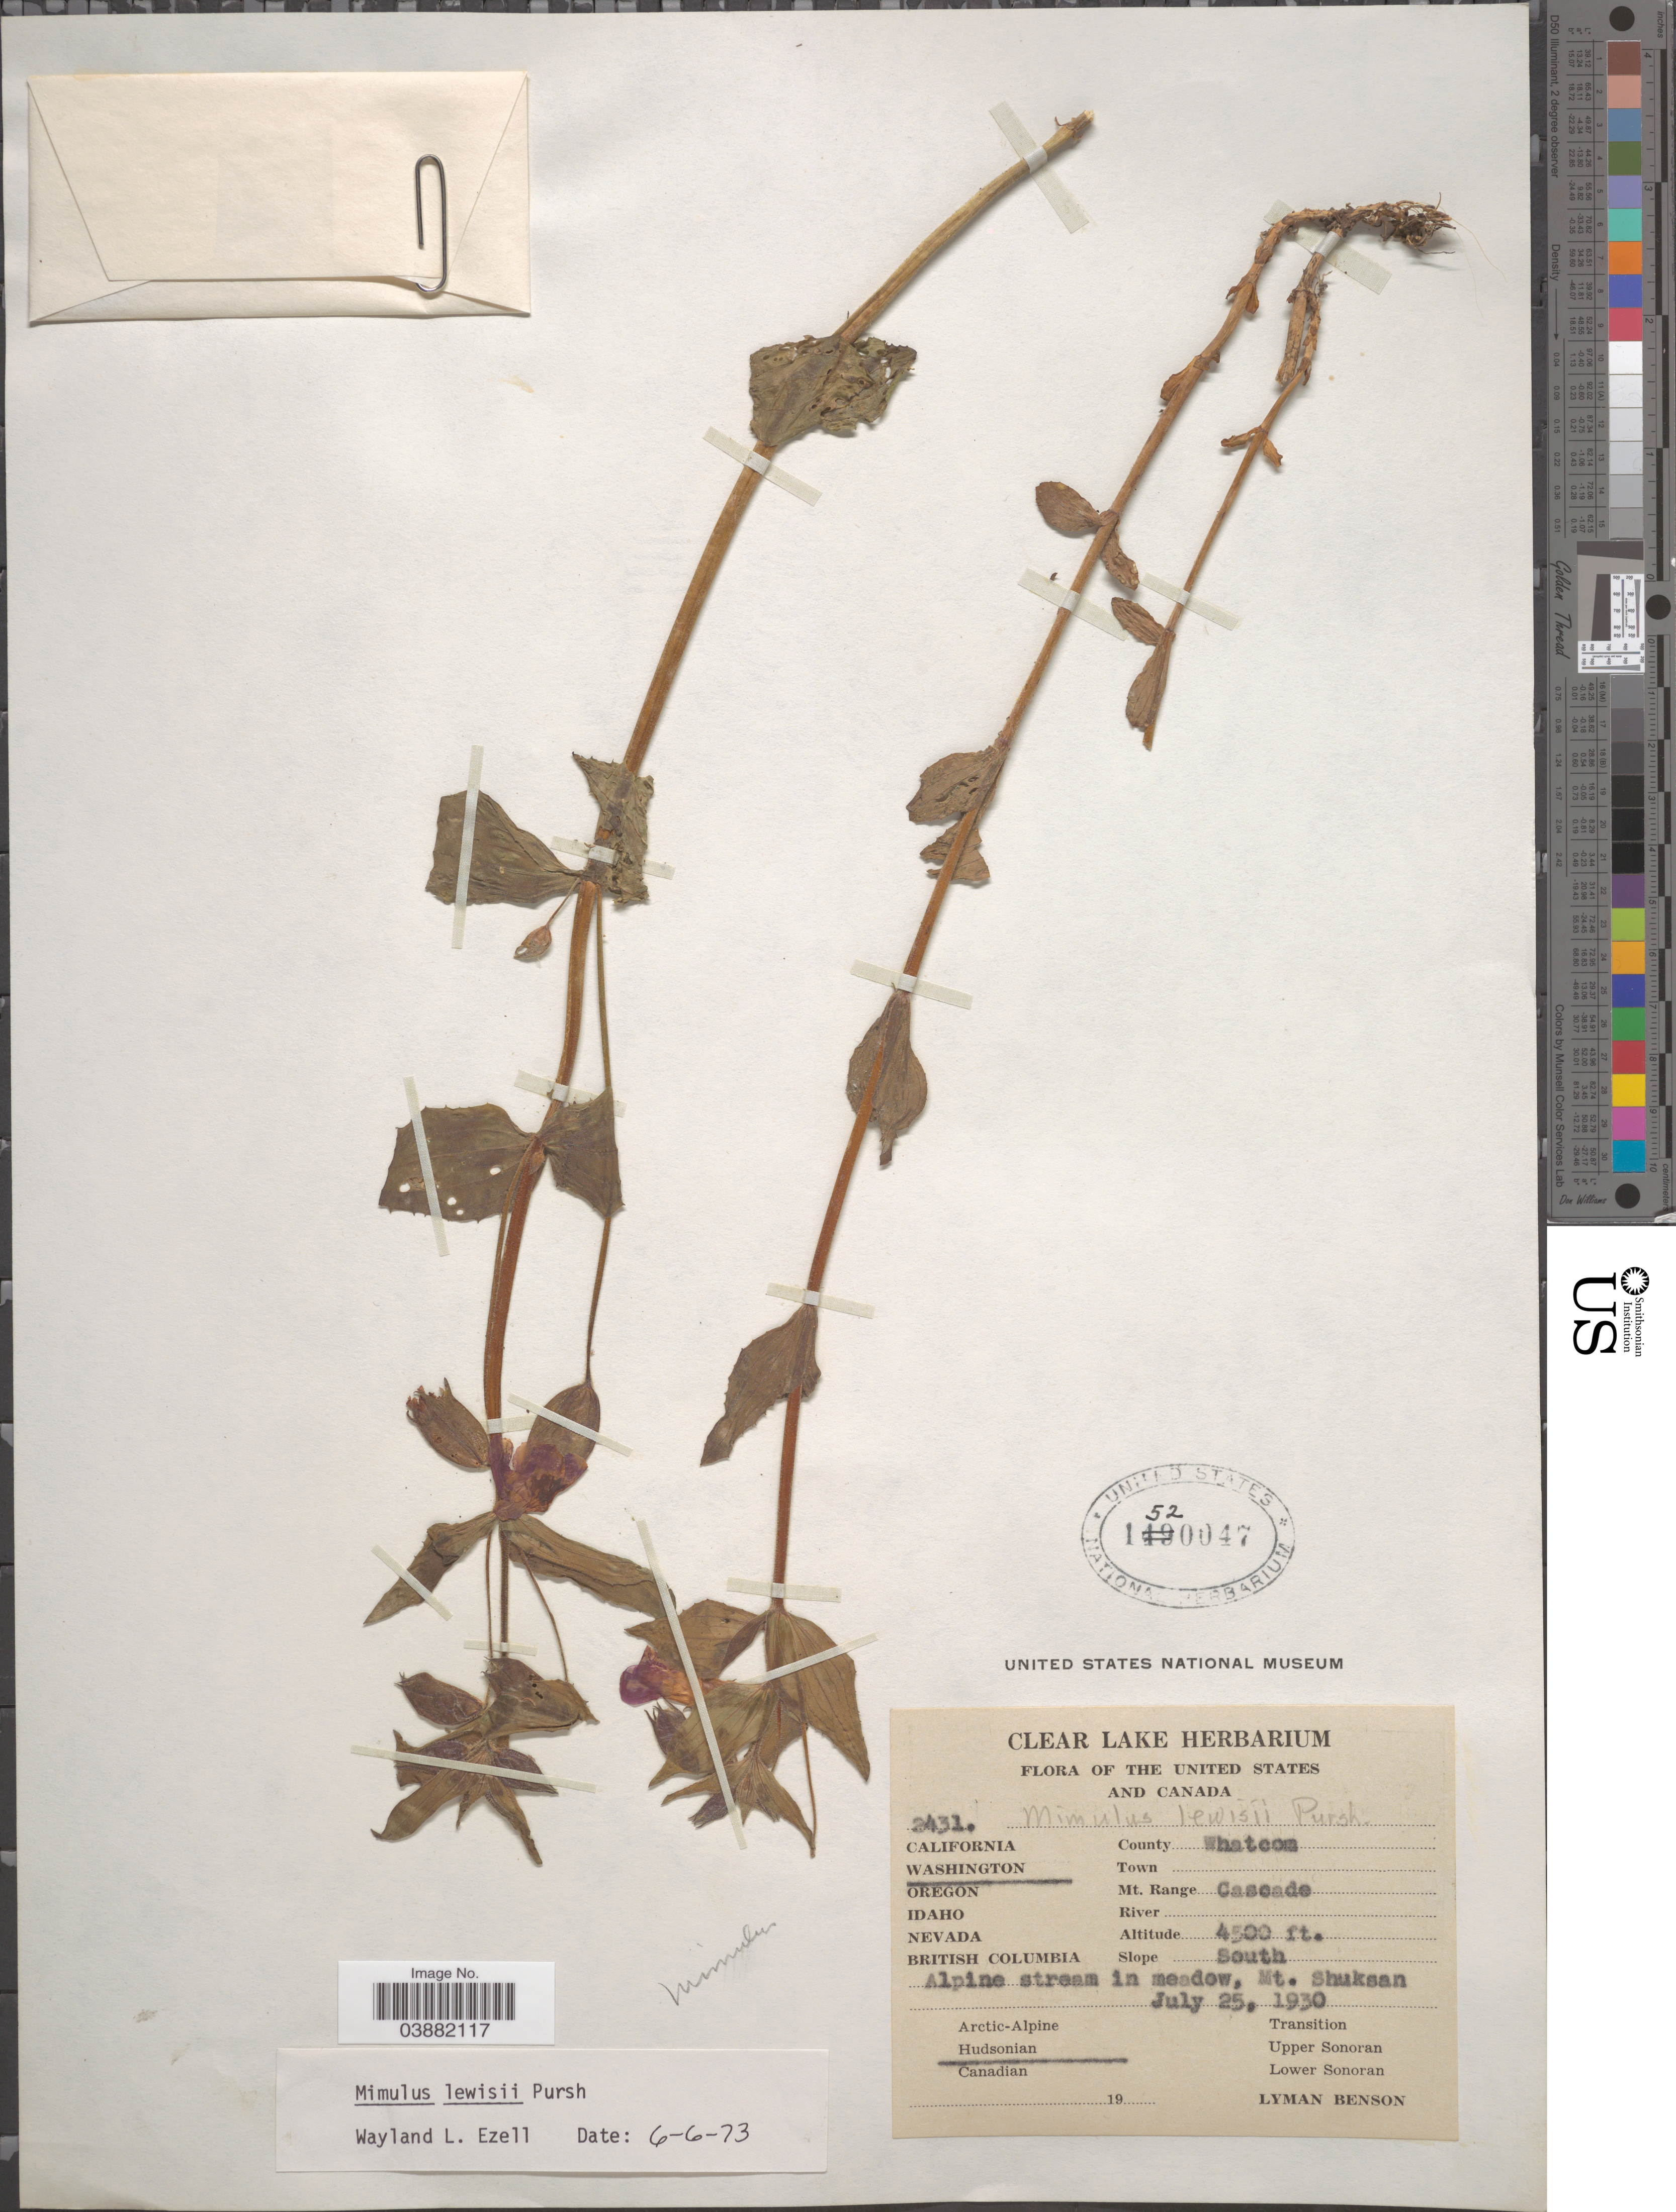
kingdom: Plantae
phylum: Tracheophyta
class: Magnoliopsida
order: Lamiales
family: Phrymaceae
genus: Mimulus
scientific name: Mimulus lewisii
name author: Pursh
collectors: L. D. Benson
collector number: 2431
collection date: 1930-07-25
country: United States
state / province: Washington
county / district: Whatcom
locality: County Whatcom. Mt. Range Cascade. Slope South. Mt. Shuksan. Hudsonian.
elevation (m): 1372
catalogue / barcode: US 1520047